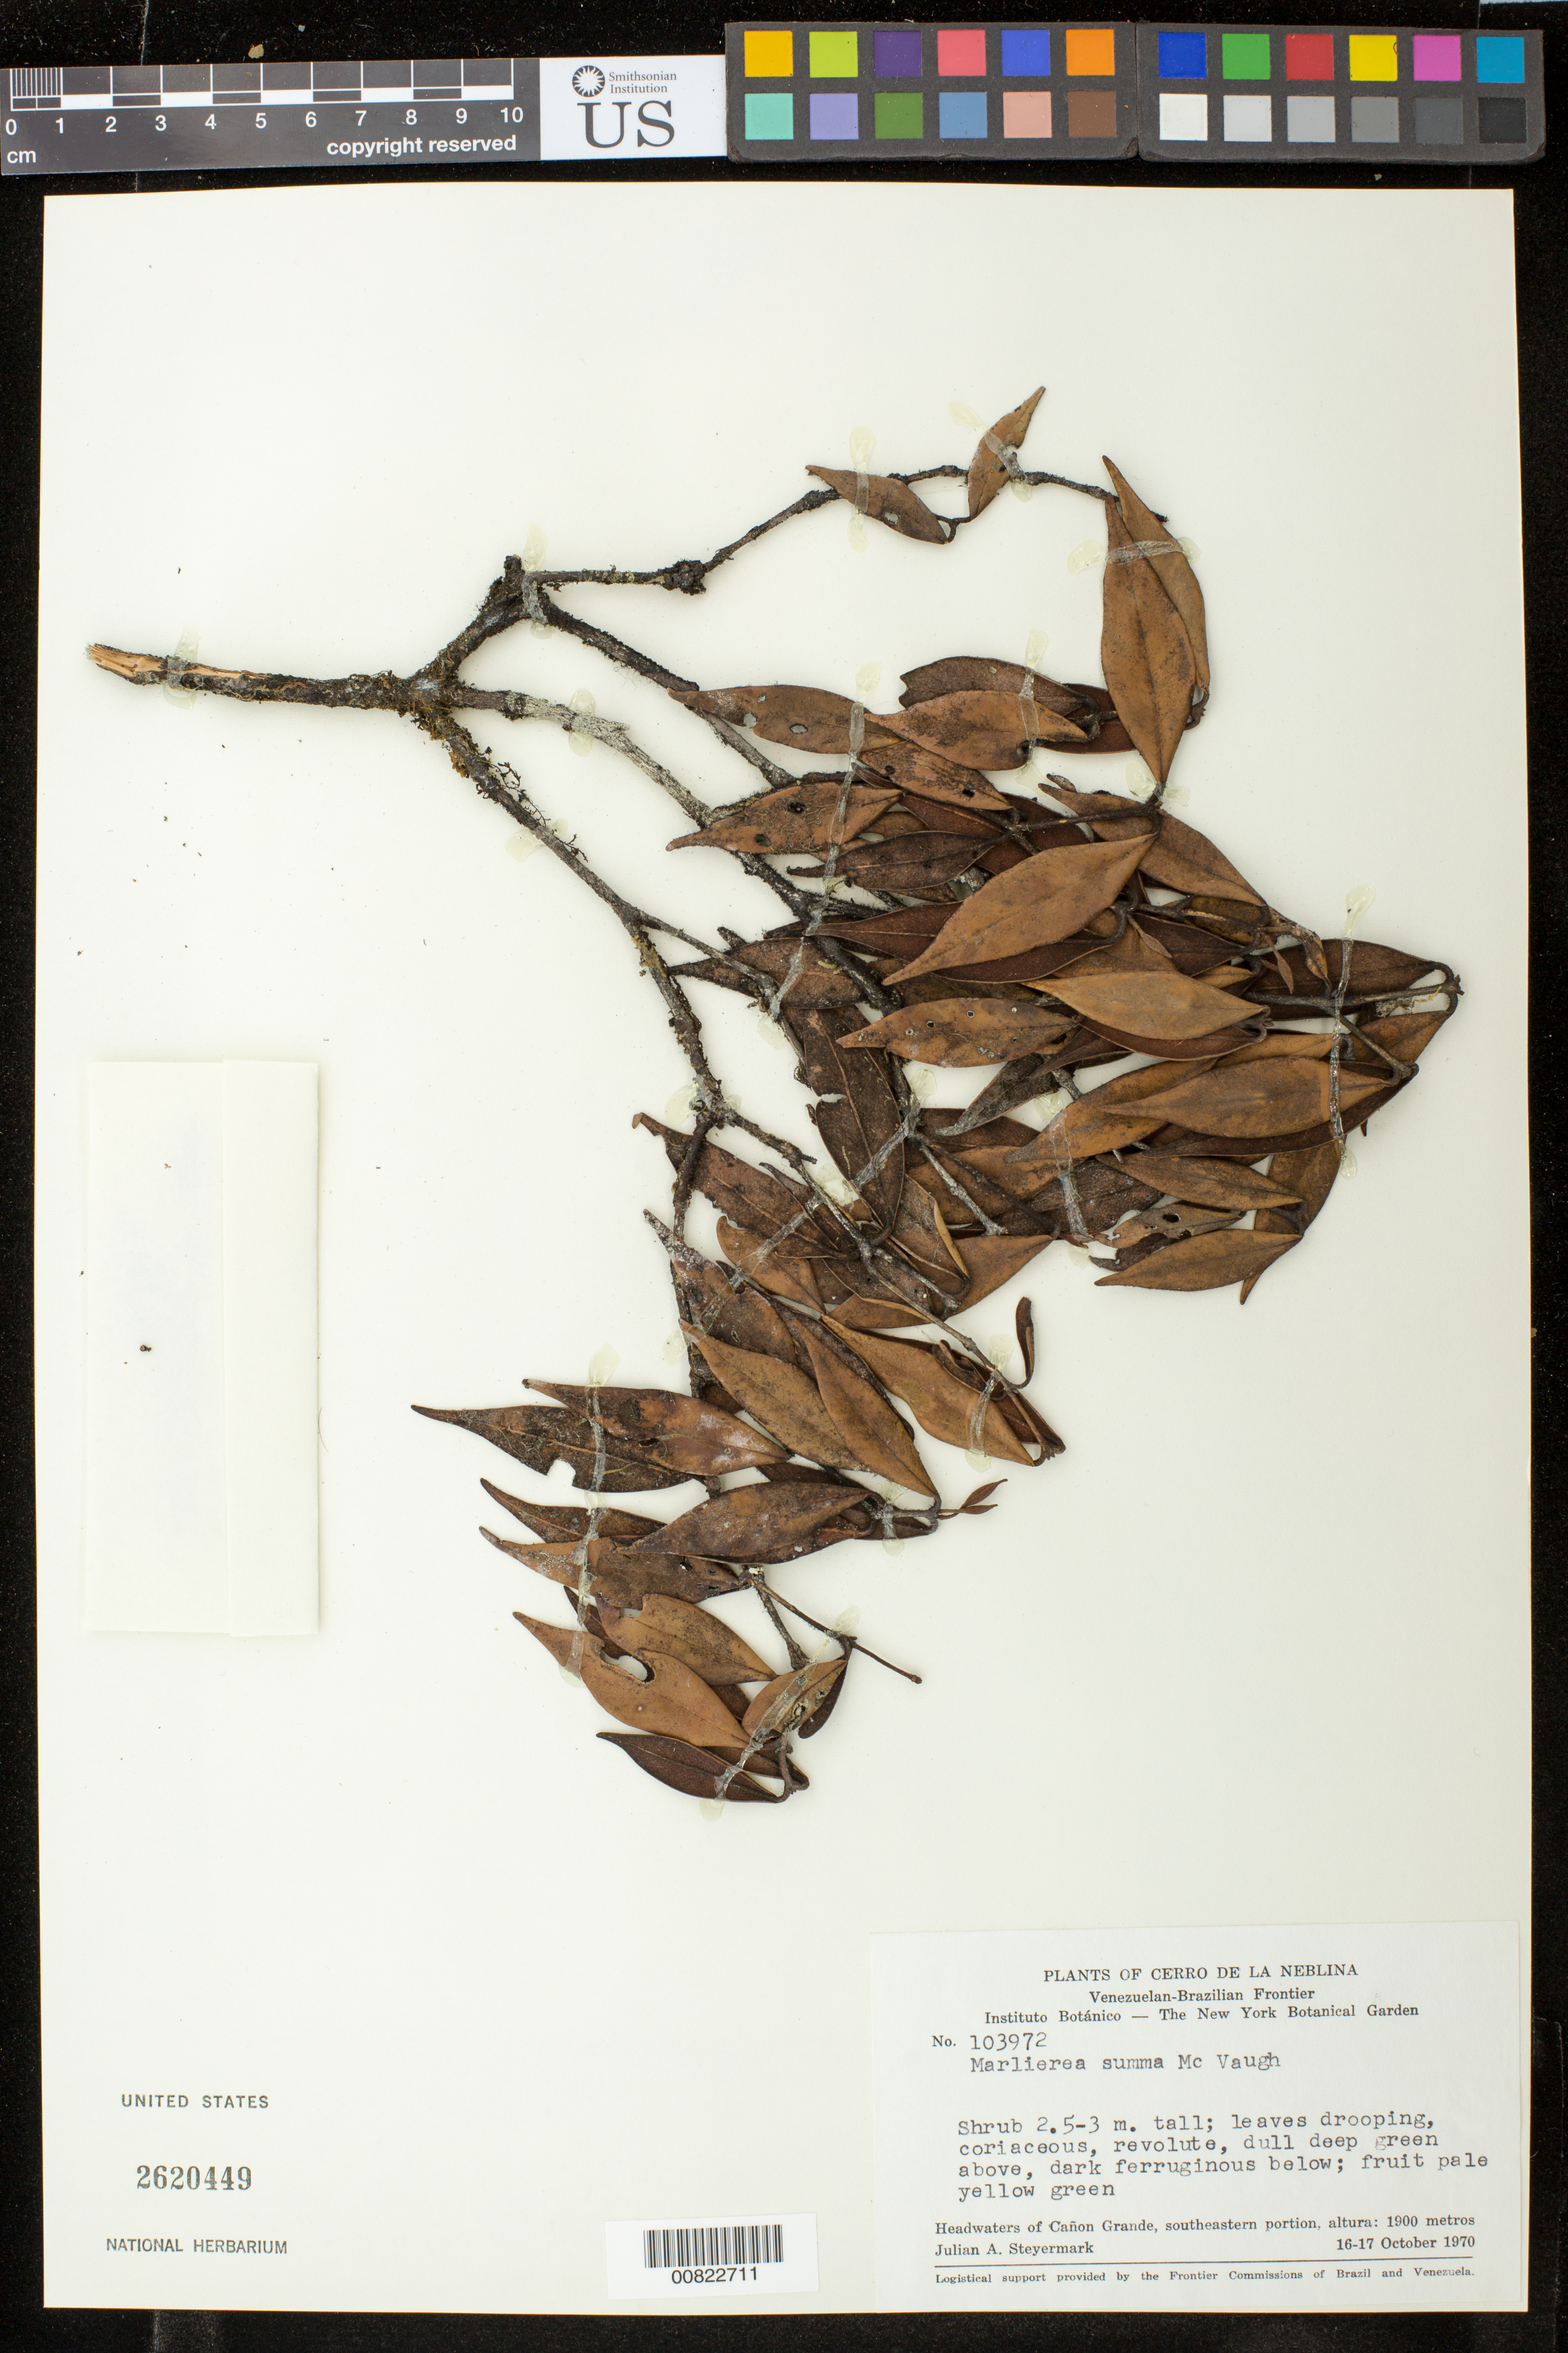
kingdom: Plantae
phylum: Tracheophyta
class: Magnoliopsida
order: Myrtales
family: Myrtaceae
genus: Myrcia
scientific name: Myrcia summa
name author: (McVaugh) M.F. Santos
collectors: J. Steyermark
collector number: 103972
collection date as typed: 16-Dec-70 to 17-Dec-70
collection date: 1970-12-16/1970-12-17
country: Venezuela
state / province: Bolívar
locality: Caño Grande headwaters, southeastern portion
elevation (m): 1900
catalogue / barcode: US 2620449